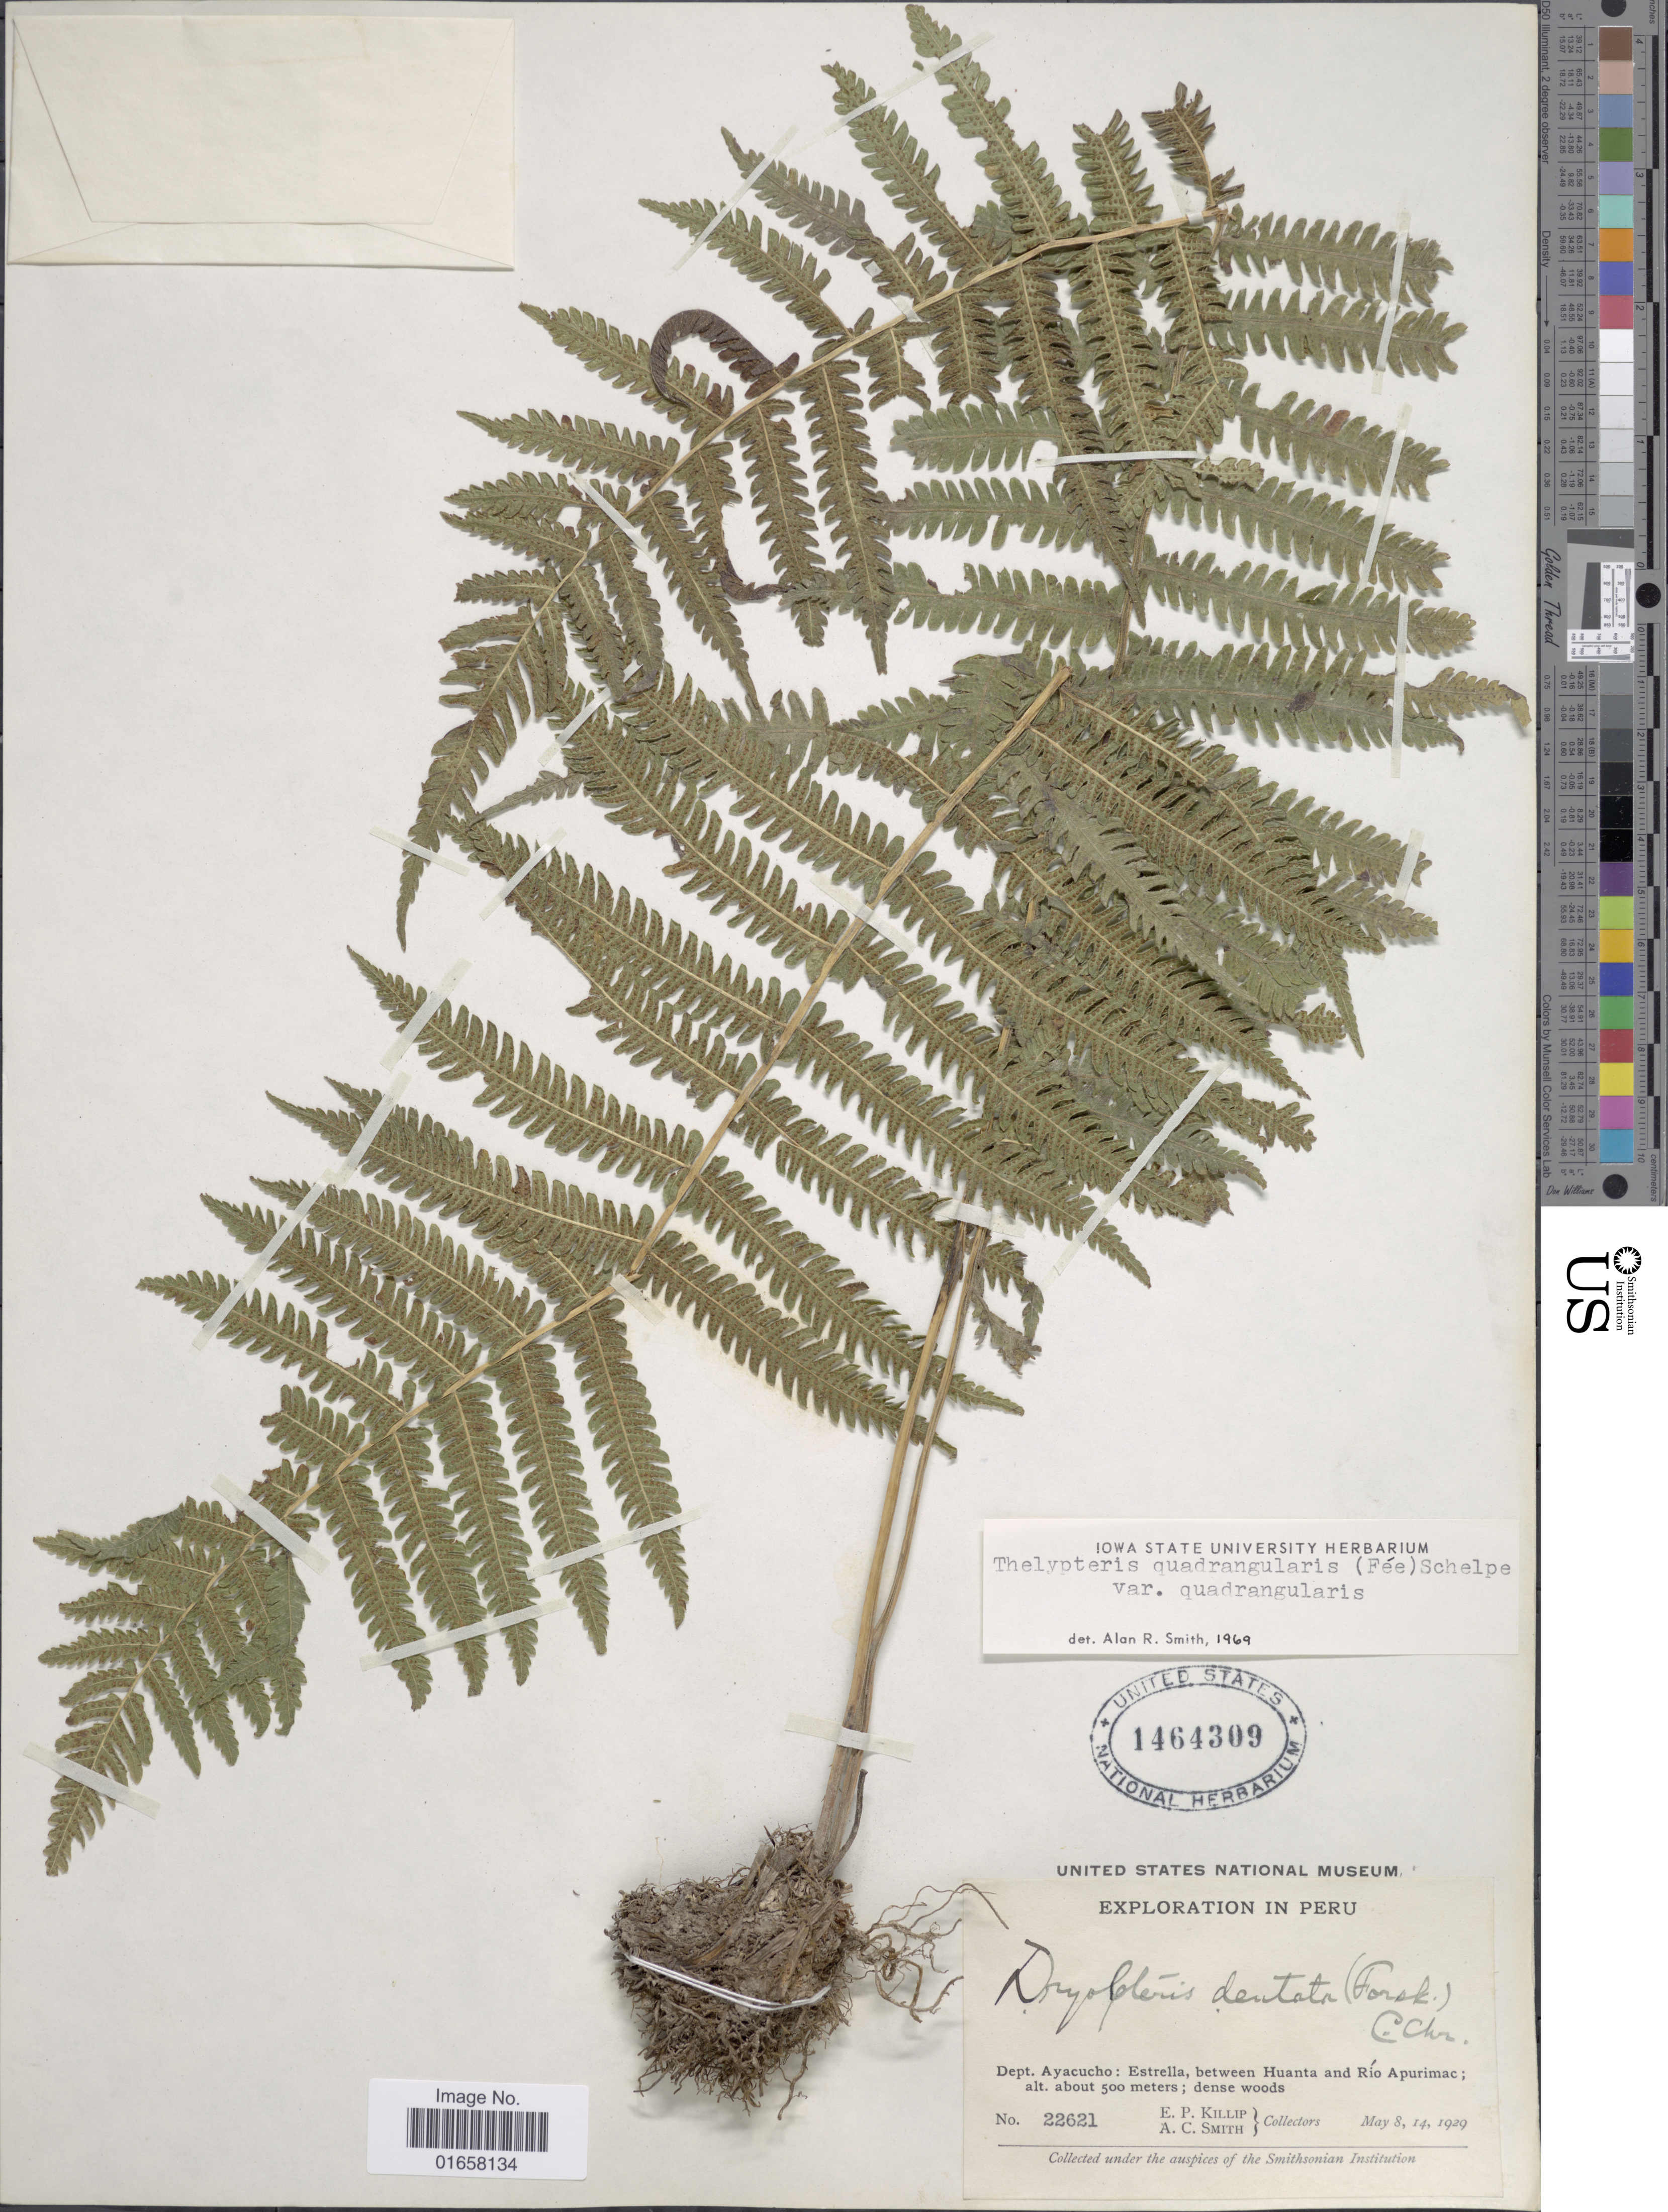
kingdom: Plantae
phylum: Tracheophyta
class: Polypodiopsida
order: Polypodiales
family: Thelypteridaceae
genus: Christella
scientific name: Christella hispidula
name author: (Decne.) Holttum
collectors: E. P. Killip & A. C. Smith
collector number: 22621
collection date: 1929-05-08/1929-05-14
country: Peru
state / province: Ayacucho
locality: Peru, Dept. Ayacucho: Estrella, between Huanta and Río Apurimac.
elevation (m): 500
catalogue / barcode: US 1464309